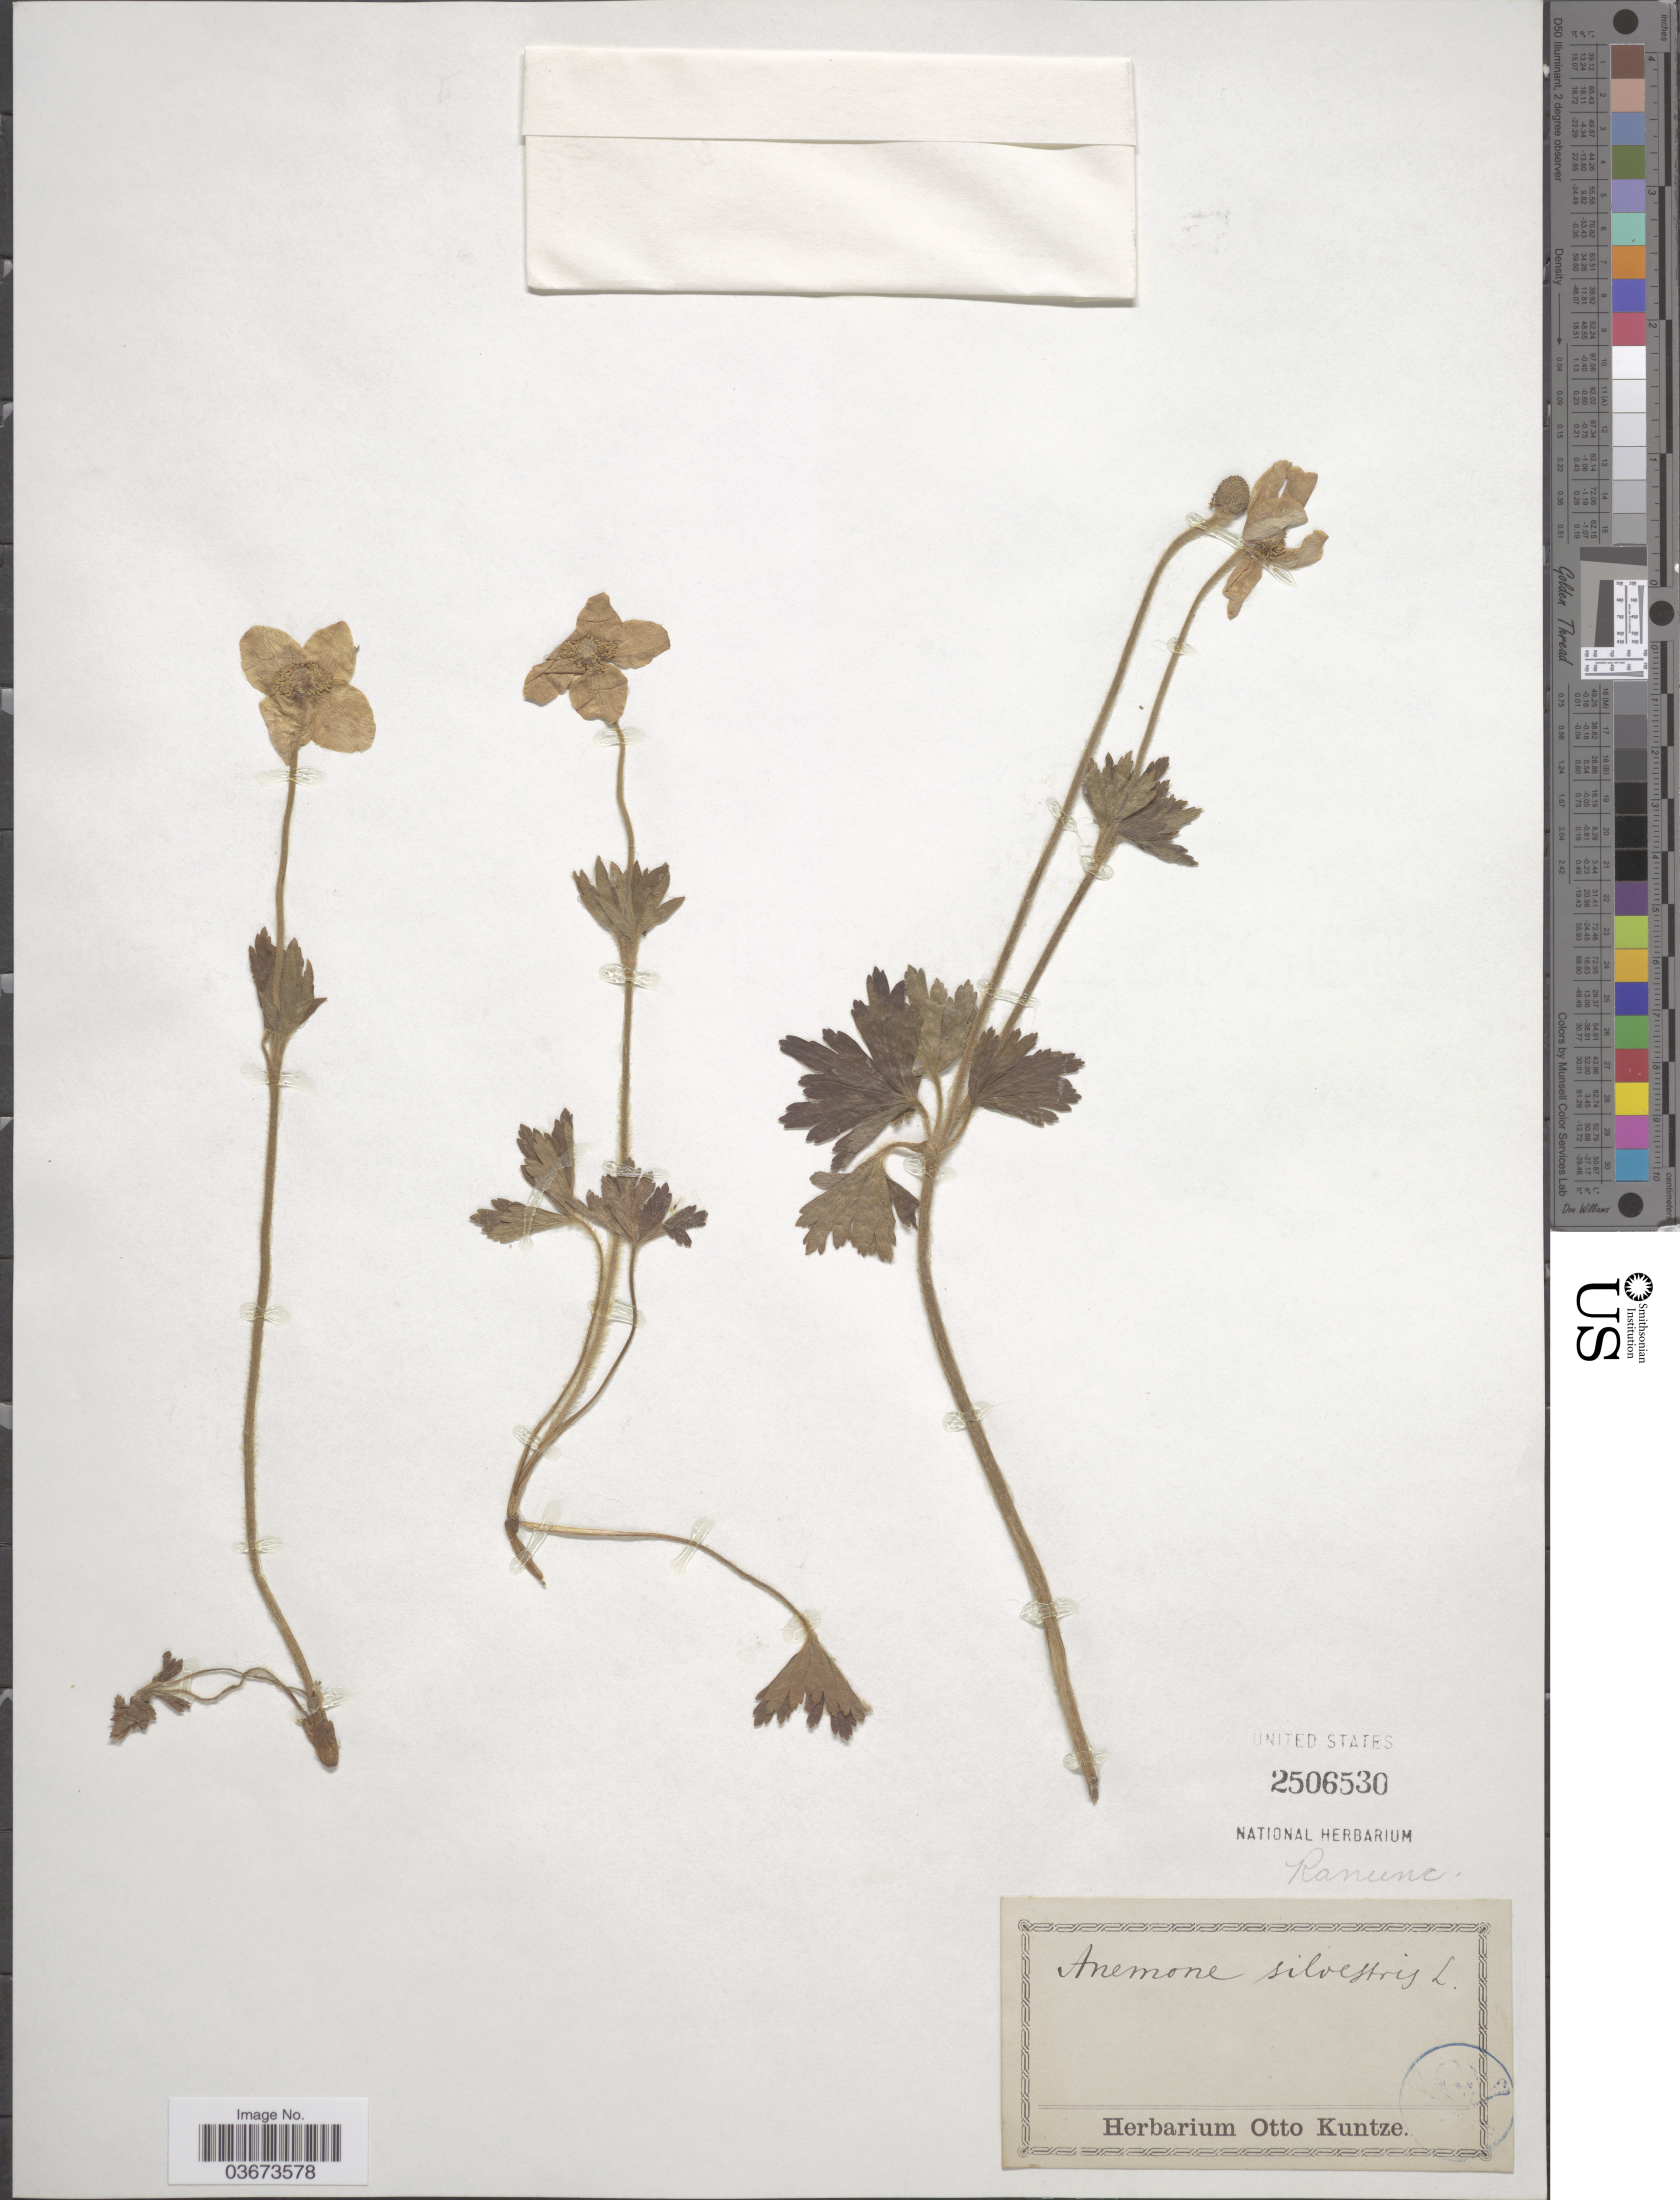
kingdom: Plantae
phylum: Tracheophyta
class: Magnoliopsida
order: Ranunculales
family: Ranunculaceae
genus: Anemone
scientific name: Anemone sylvestris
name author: L.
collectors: ex herb. Otto Kuntze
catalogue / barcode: US 2506530